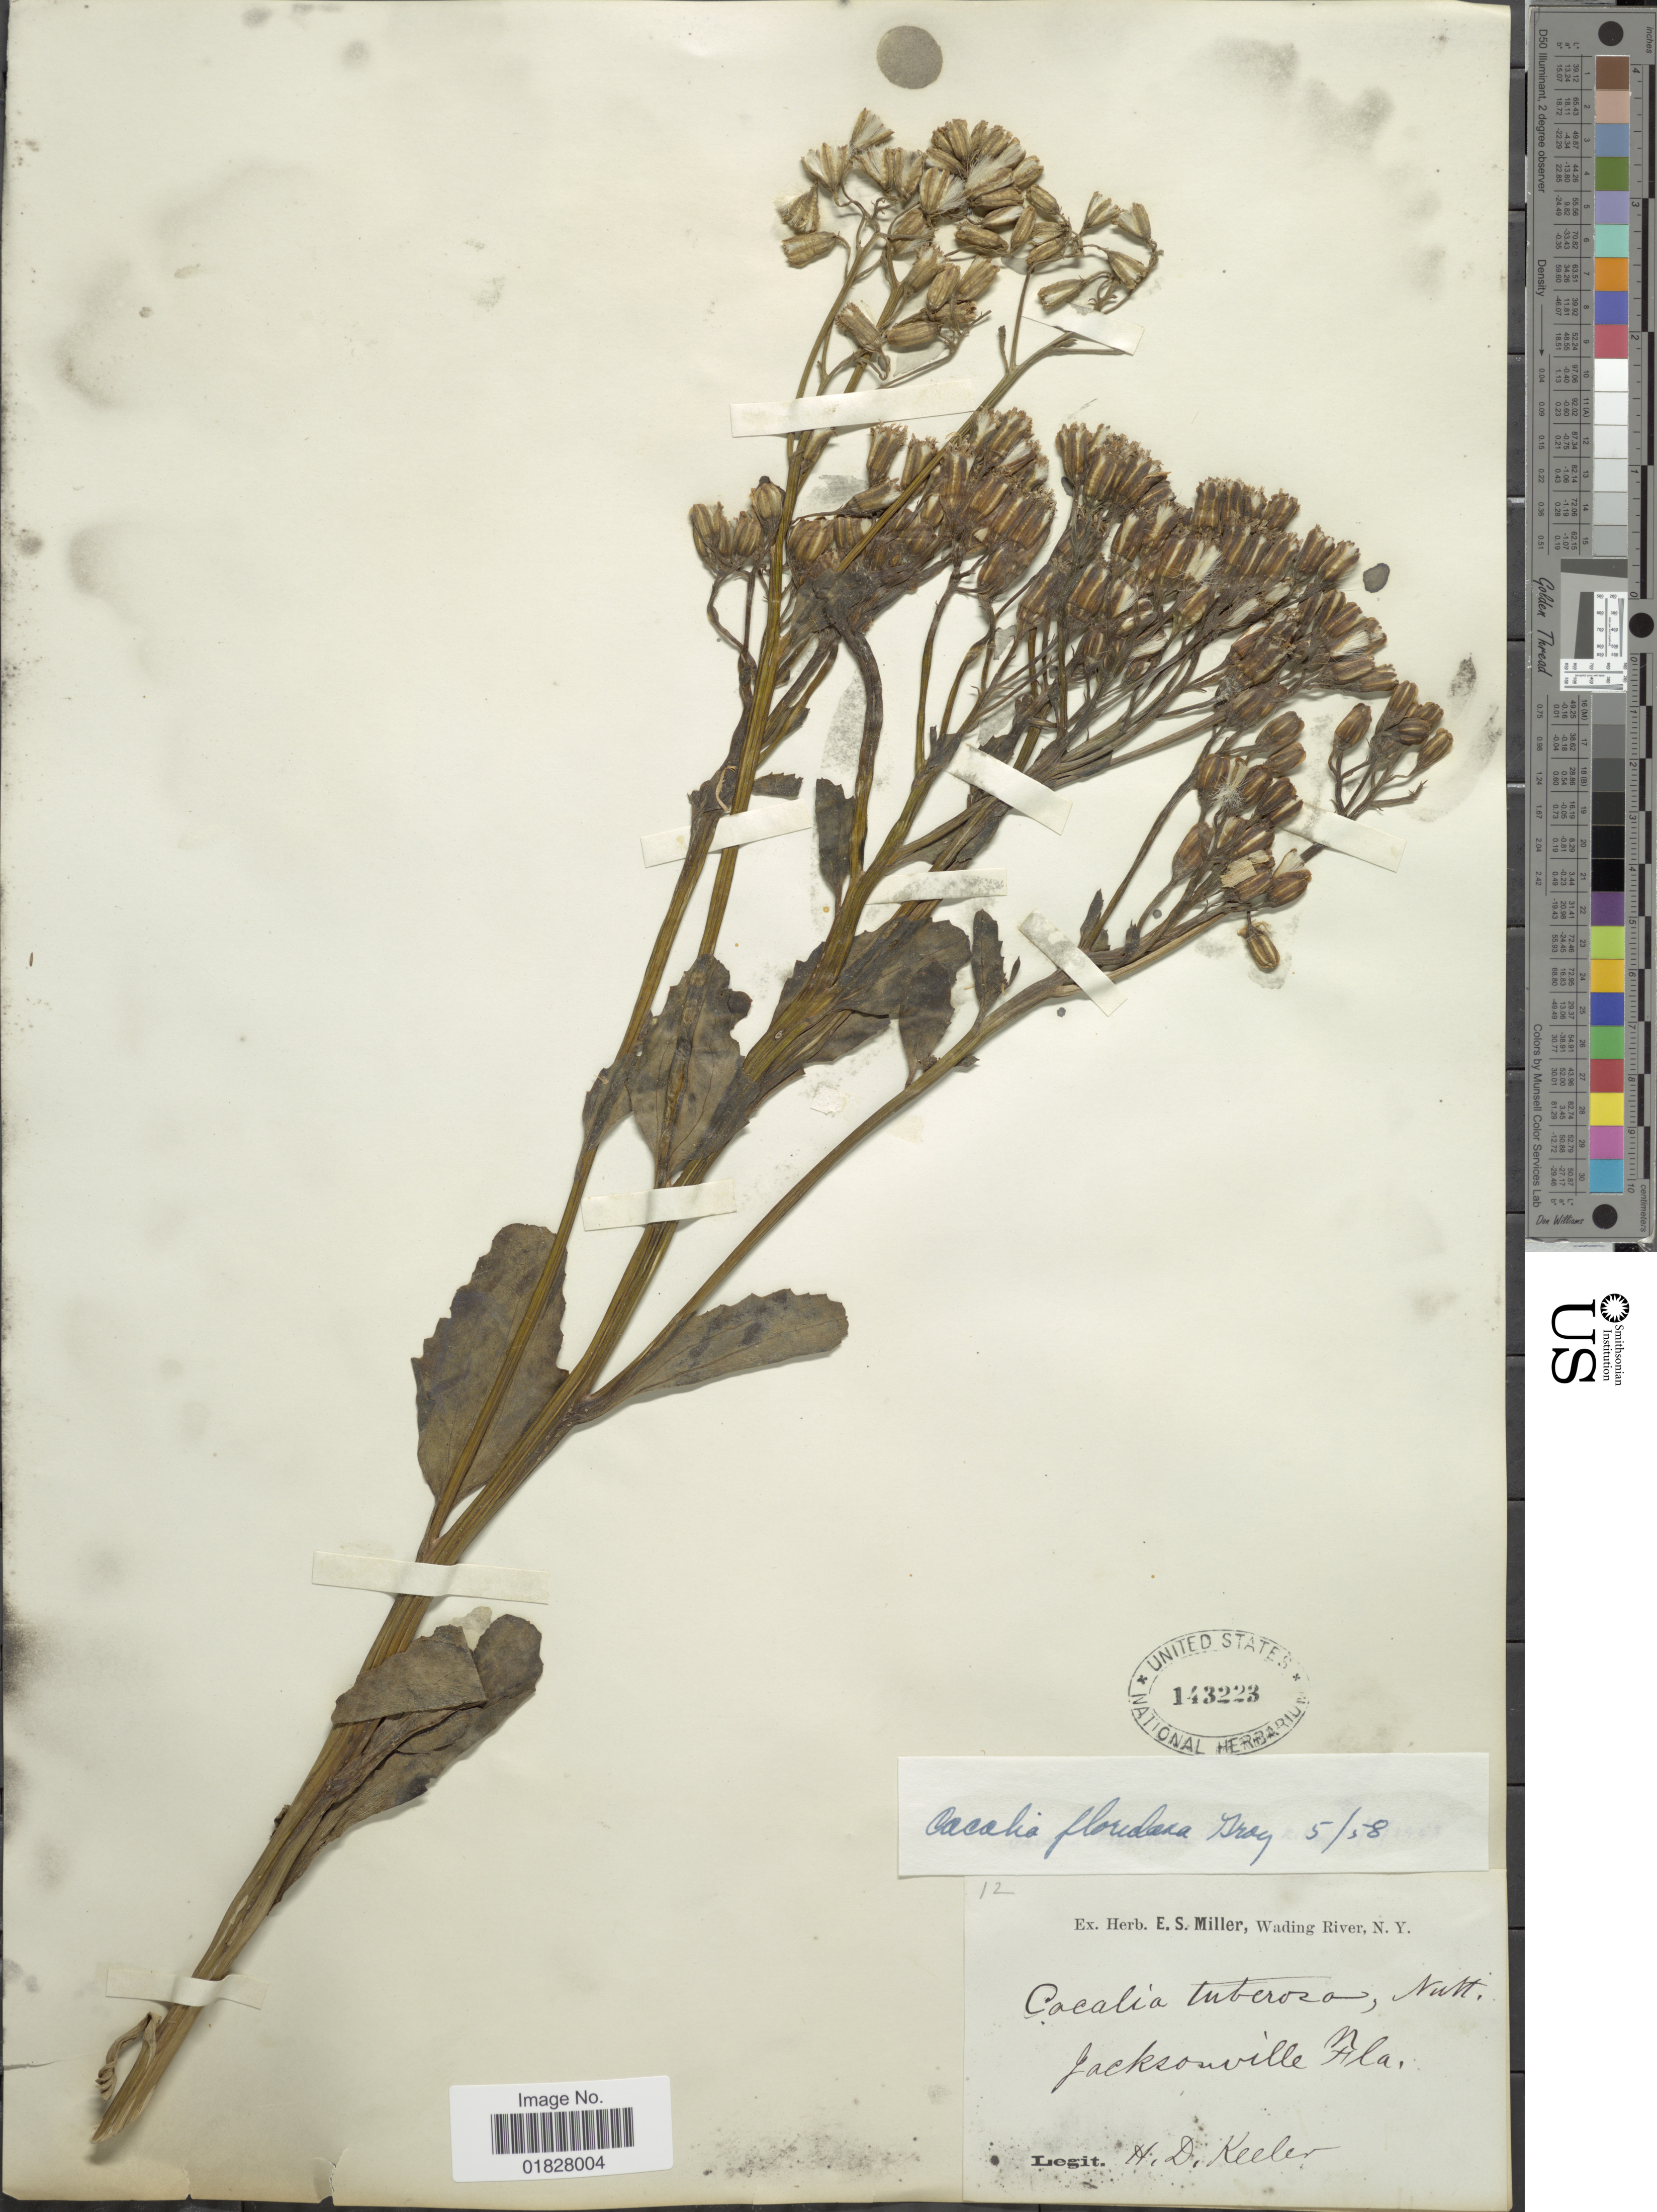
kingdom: Plantae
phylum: Tracheophyta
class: Magnoliopsida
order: Asterales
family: Asteraceae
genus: Arnoglossum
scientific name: Arnoglossum floridanum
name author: (A. Gray) H. Rob.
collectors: H. Keeler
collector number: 12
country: United States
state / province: Florida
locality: Jacksonville, Fla.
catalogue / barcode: US 143223